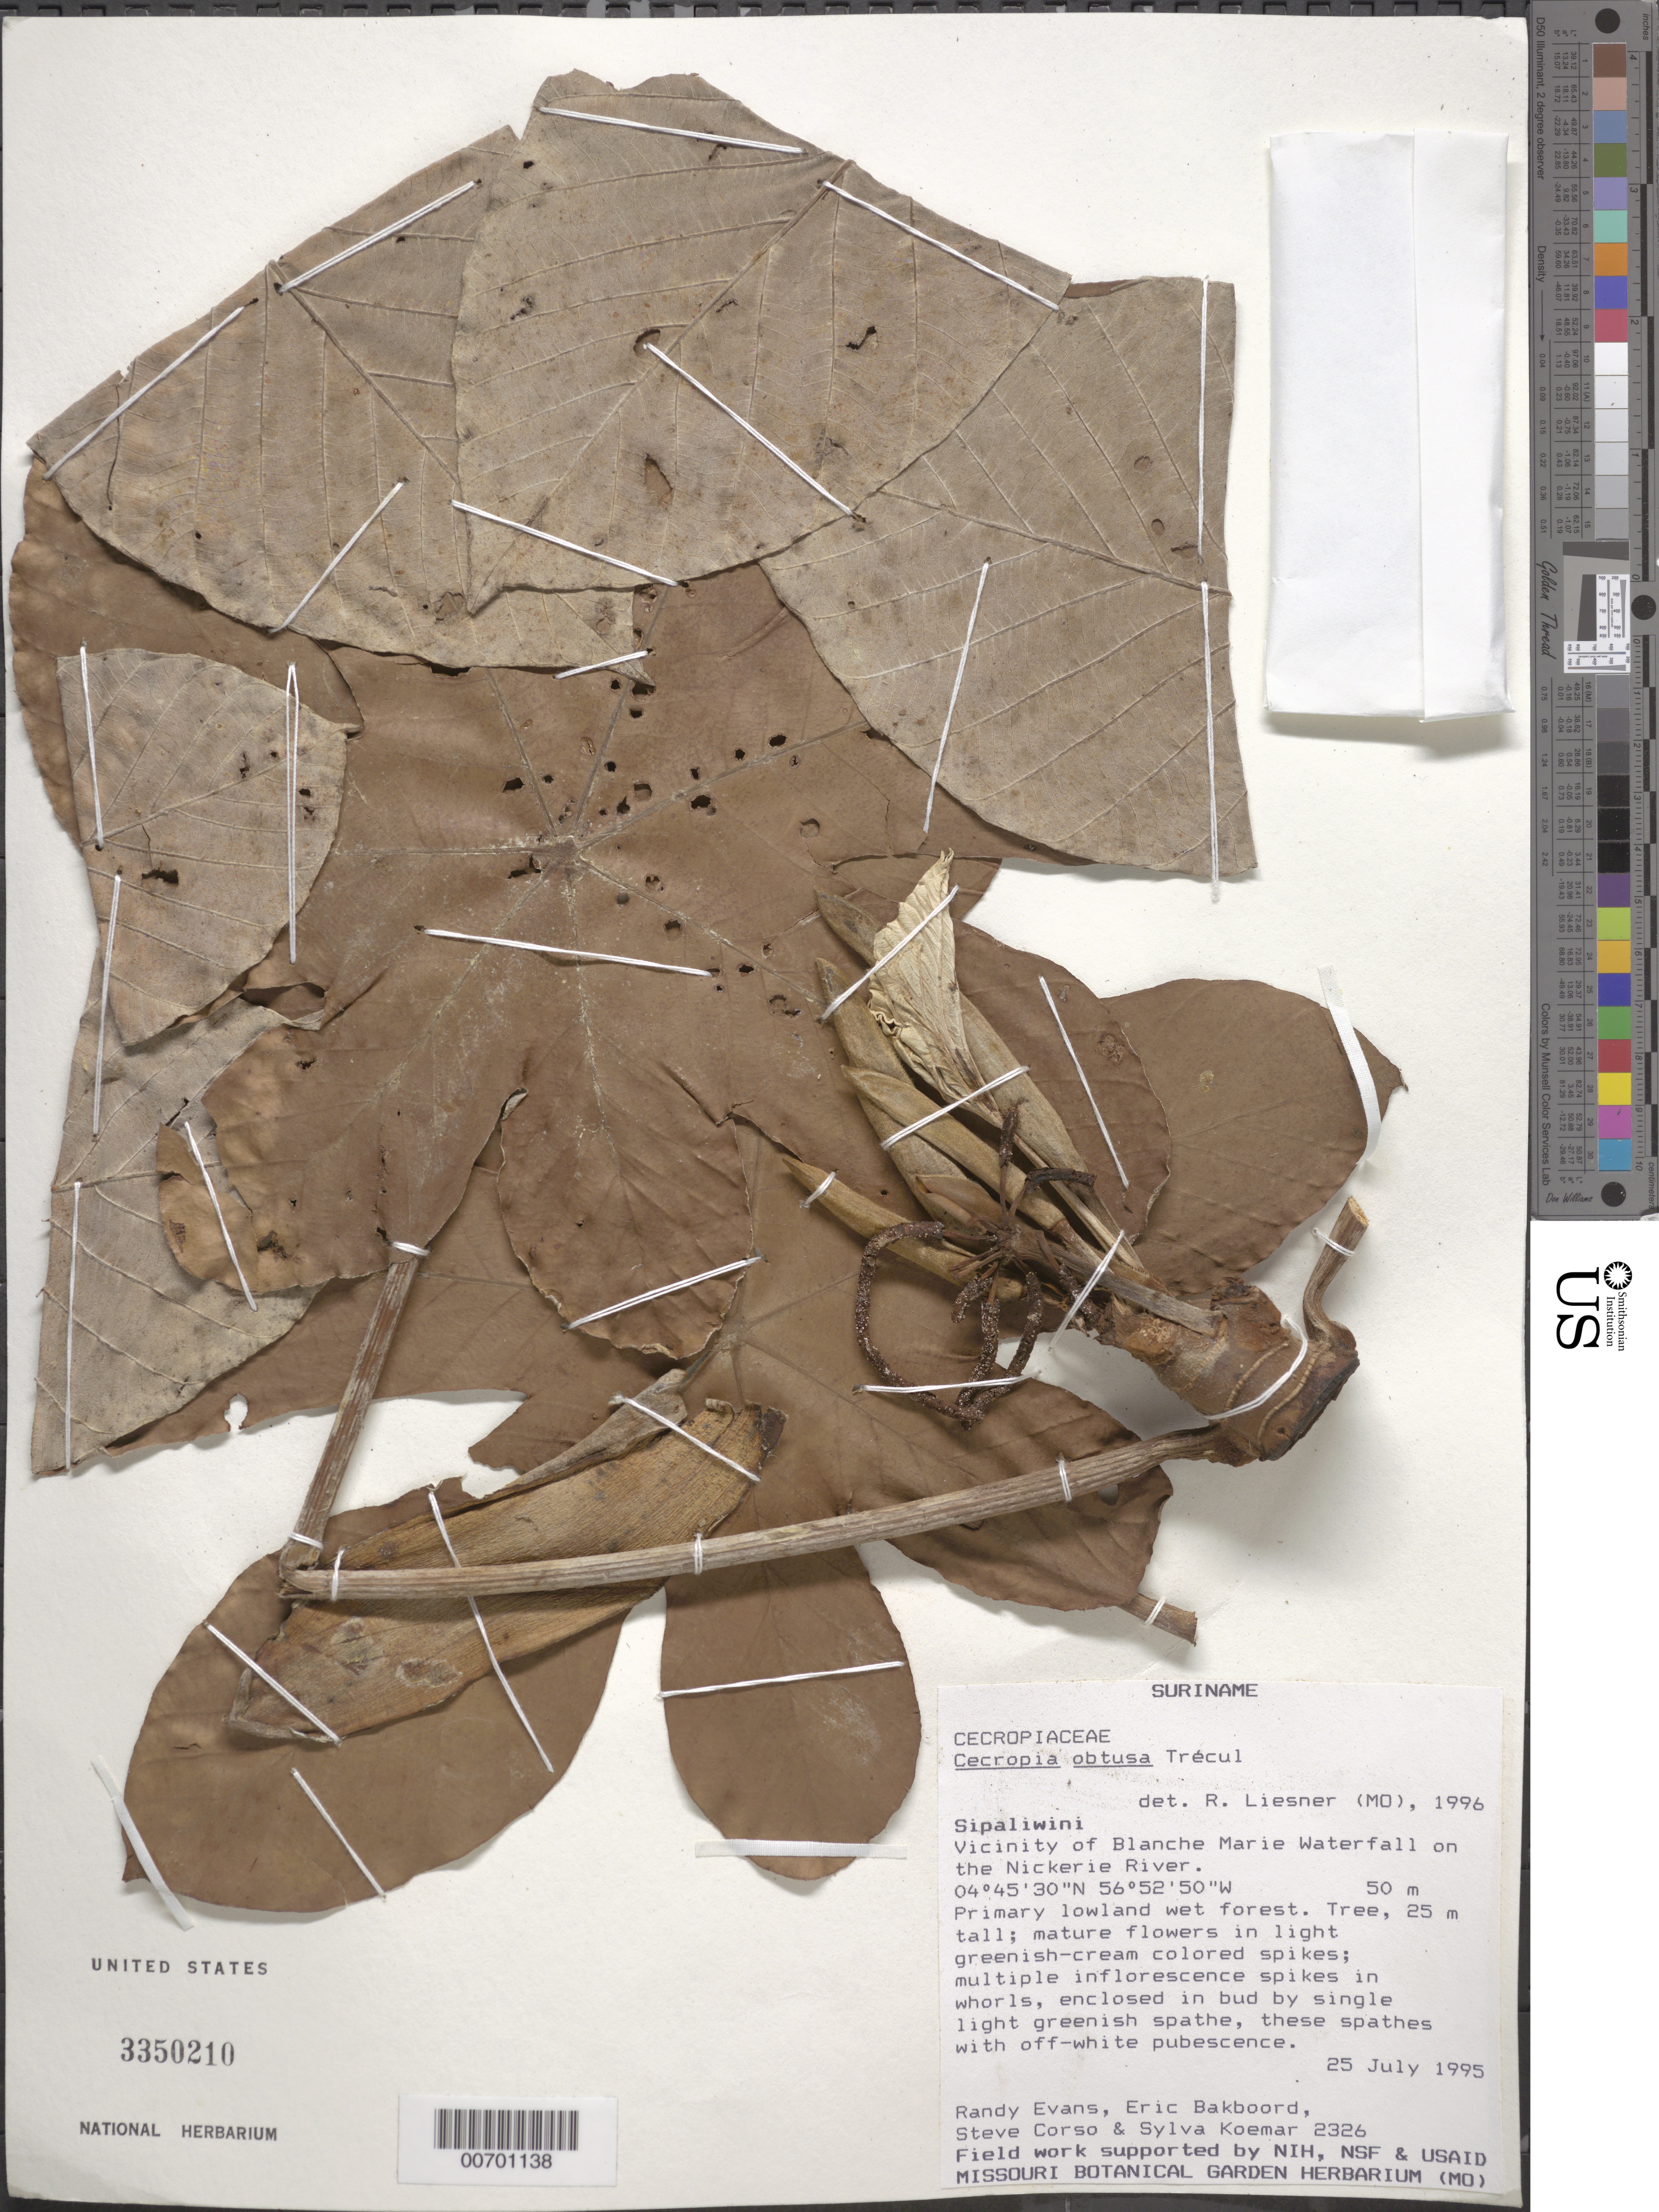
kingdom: Plantae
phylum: Tracheophyta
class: Magnoliopsida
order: Rosales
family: Urticaceae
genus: Cecropia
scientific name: Cecropia obtusa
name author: Trécul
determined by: Liesner, R. L.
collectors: R. Evans, E. Bakboord, S. Corso & S. Koemar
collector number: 2326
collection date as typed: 25-Jul-95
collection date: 1995-07-25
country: Suriname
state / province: Sipaliwini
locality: Blanche Marie Waterfall, vic., on Nickerie R.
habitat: Primary lowland wet forest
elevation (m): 50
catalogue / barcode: US 3350210